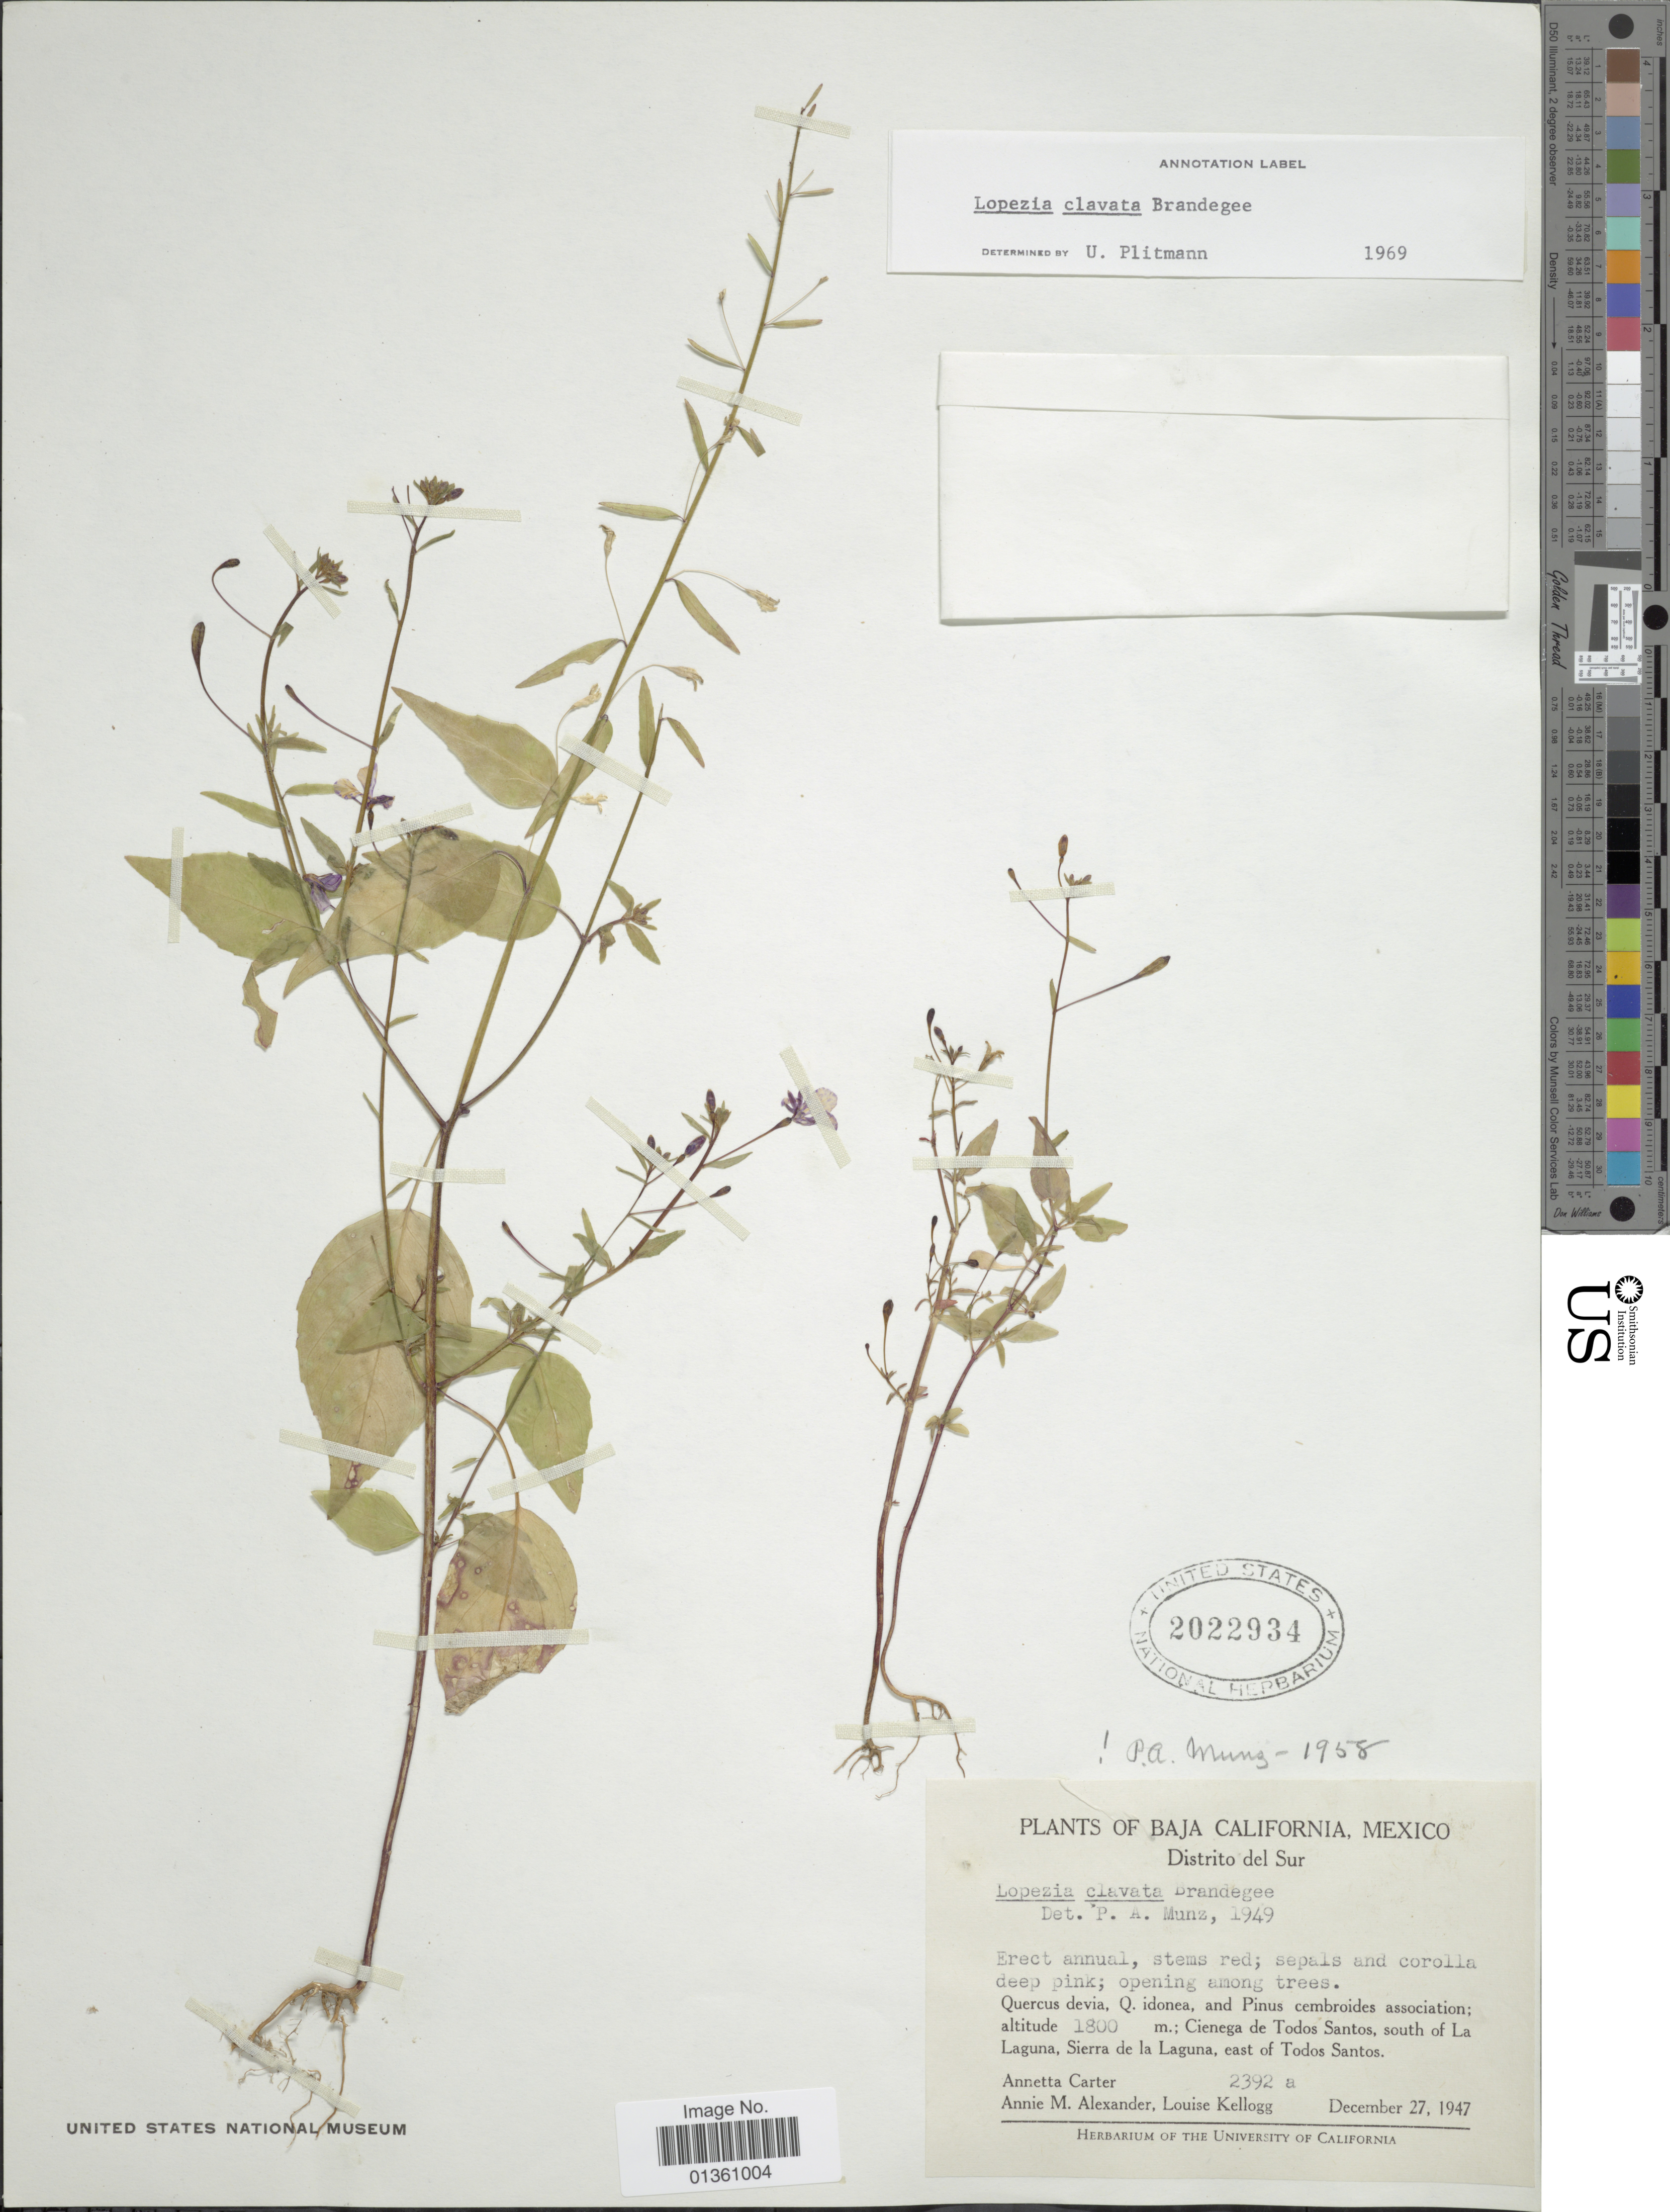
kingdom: Plantae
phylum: Tracheophyta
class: Magnoliopsida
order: Myrtales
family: Onagraceae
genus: Lopezia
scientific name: Lopezia clavata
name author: Brandegee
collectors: A. Carter, A. M. Alexander & L. Kellogg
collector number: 2392a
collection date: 1947-12-27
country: Mexico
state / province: Baja California Sur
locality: Distrito del Sur. Cienega de Todos Santos, south of La Laguna, Sierra de la Laguna, east of Todos Santos.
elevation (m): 1800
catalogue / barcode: US 2022934